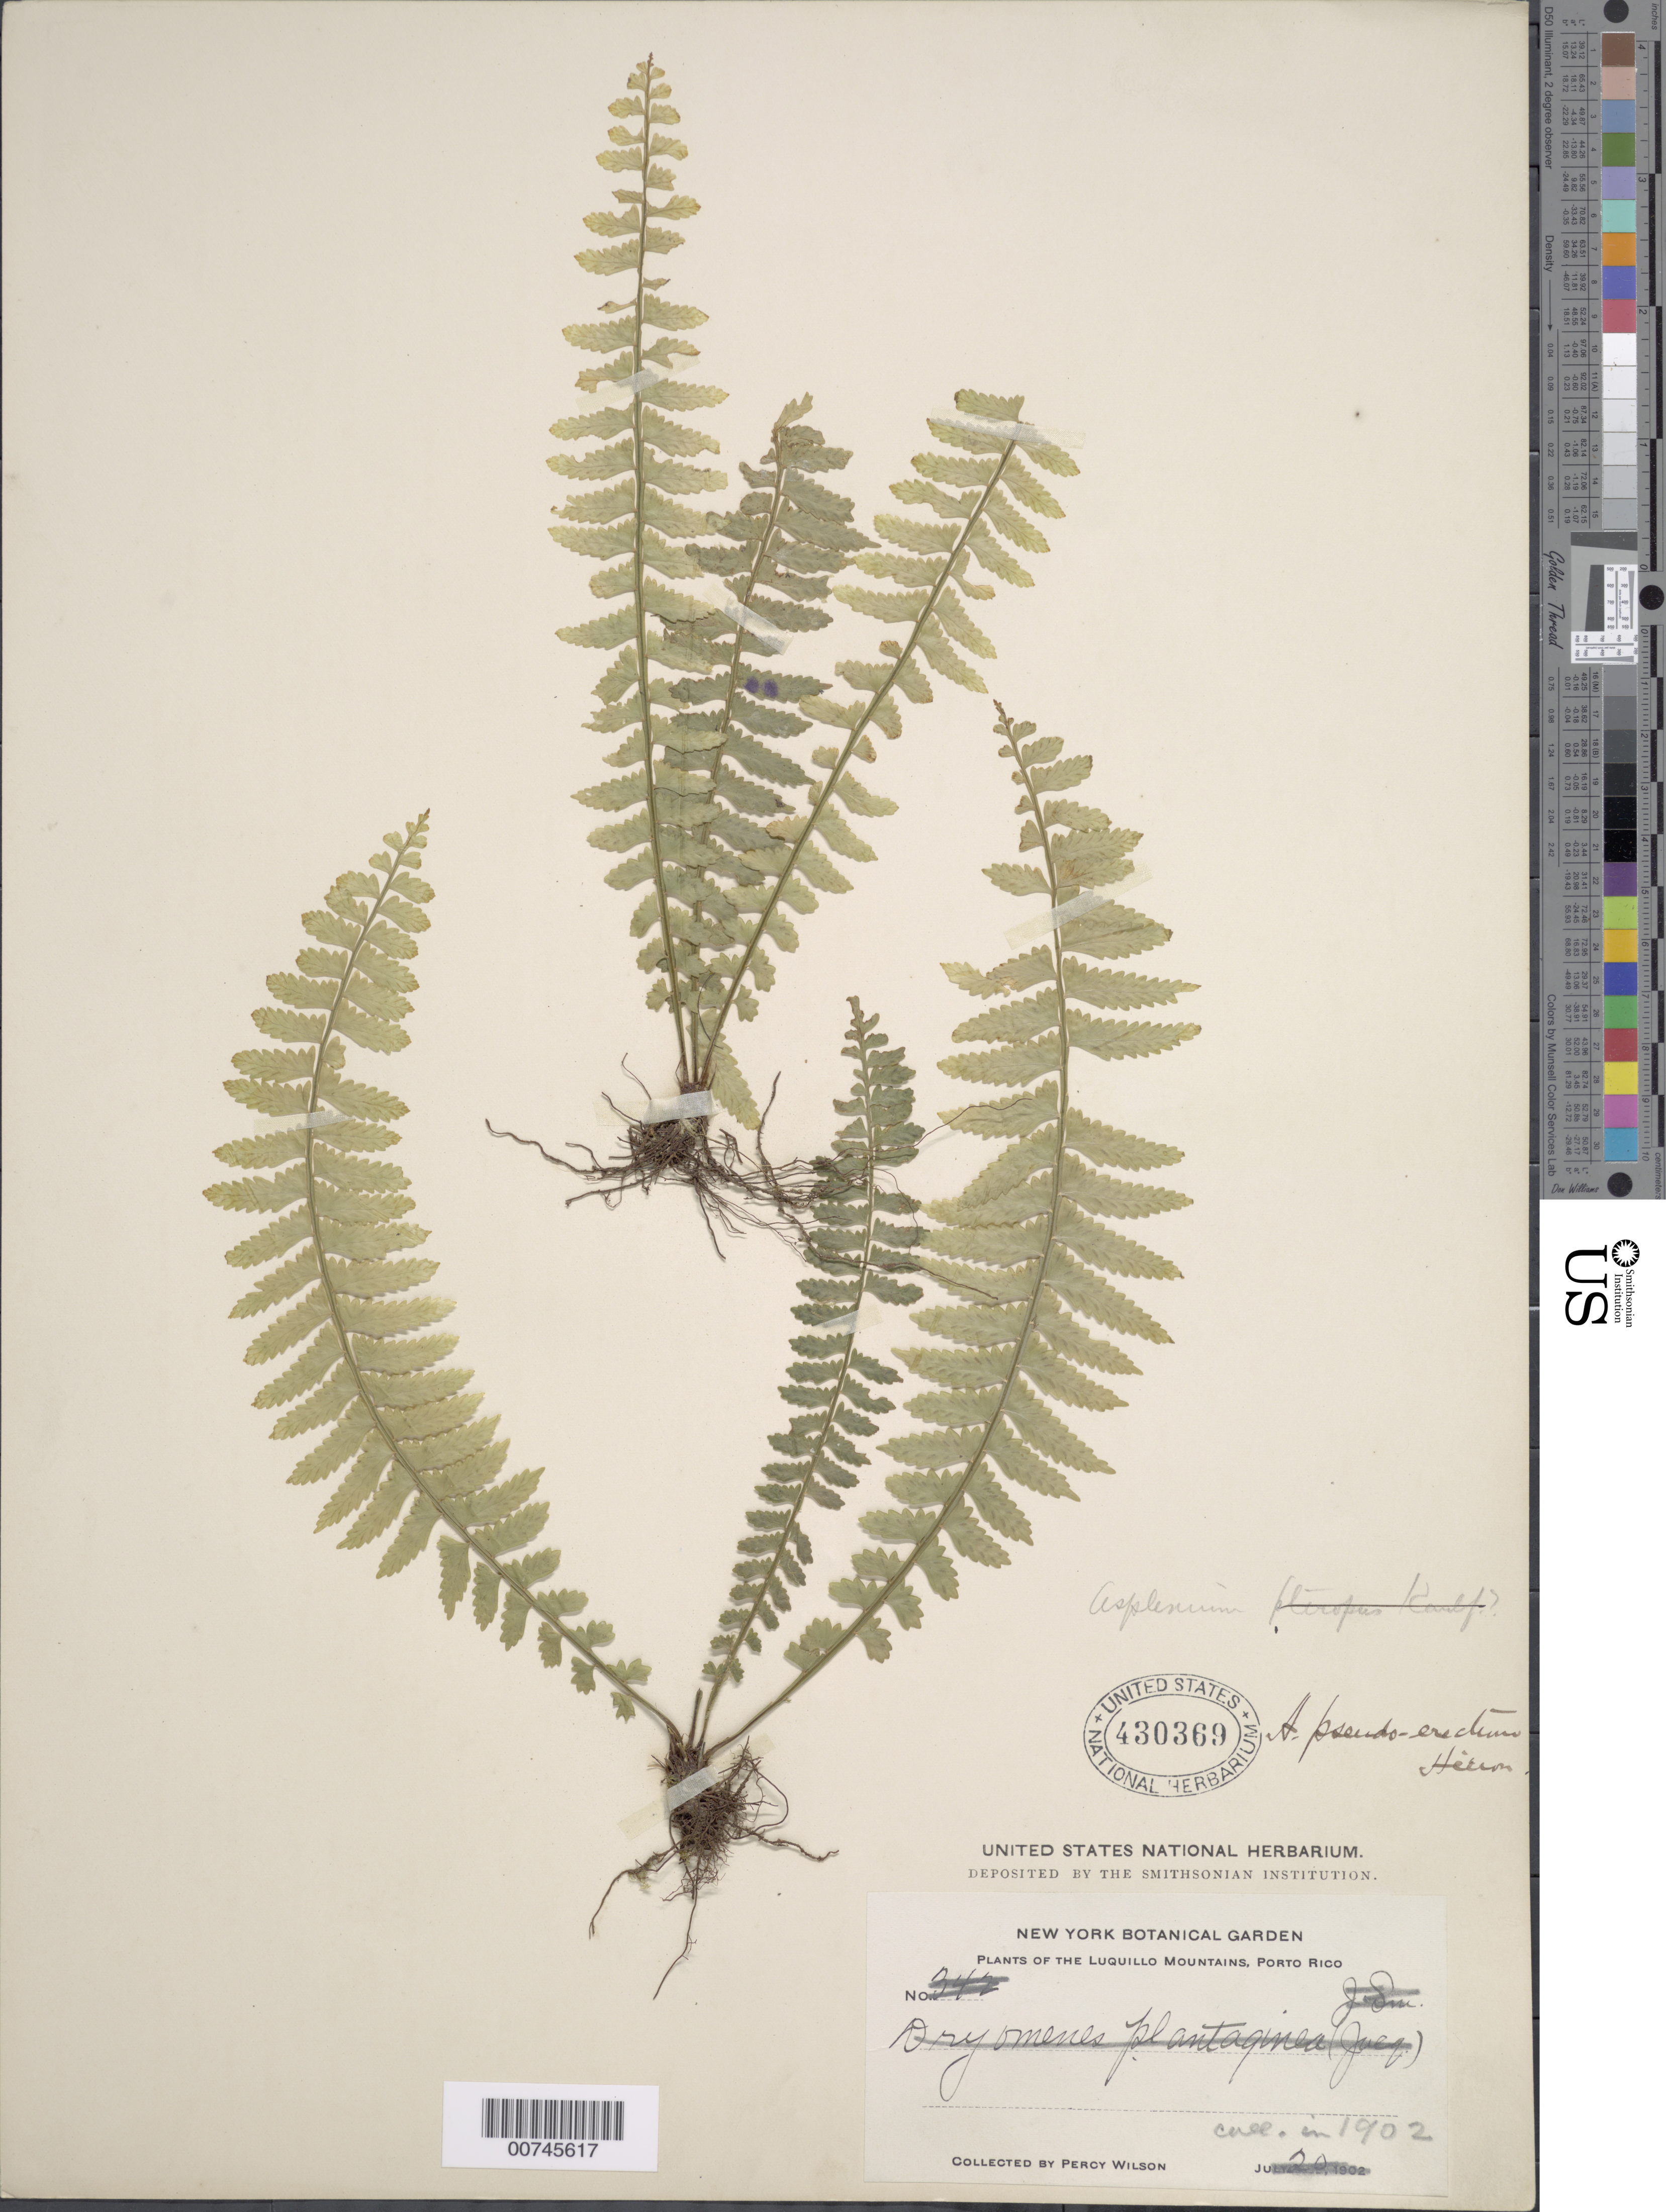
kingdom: Plantae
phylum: Tracheophyta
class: Polypodiopsida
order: Polypodiales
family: Aspleniaceae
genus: Asplenium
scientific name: Asplenium pteropus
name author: Kaulf.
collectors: P. Wilson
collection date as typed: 1902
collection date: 1902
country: Puerto Rico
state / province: Luquillo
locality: Luquillo Mountains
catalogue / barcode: US 430369